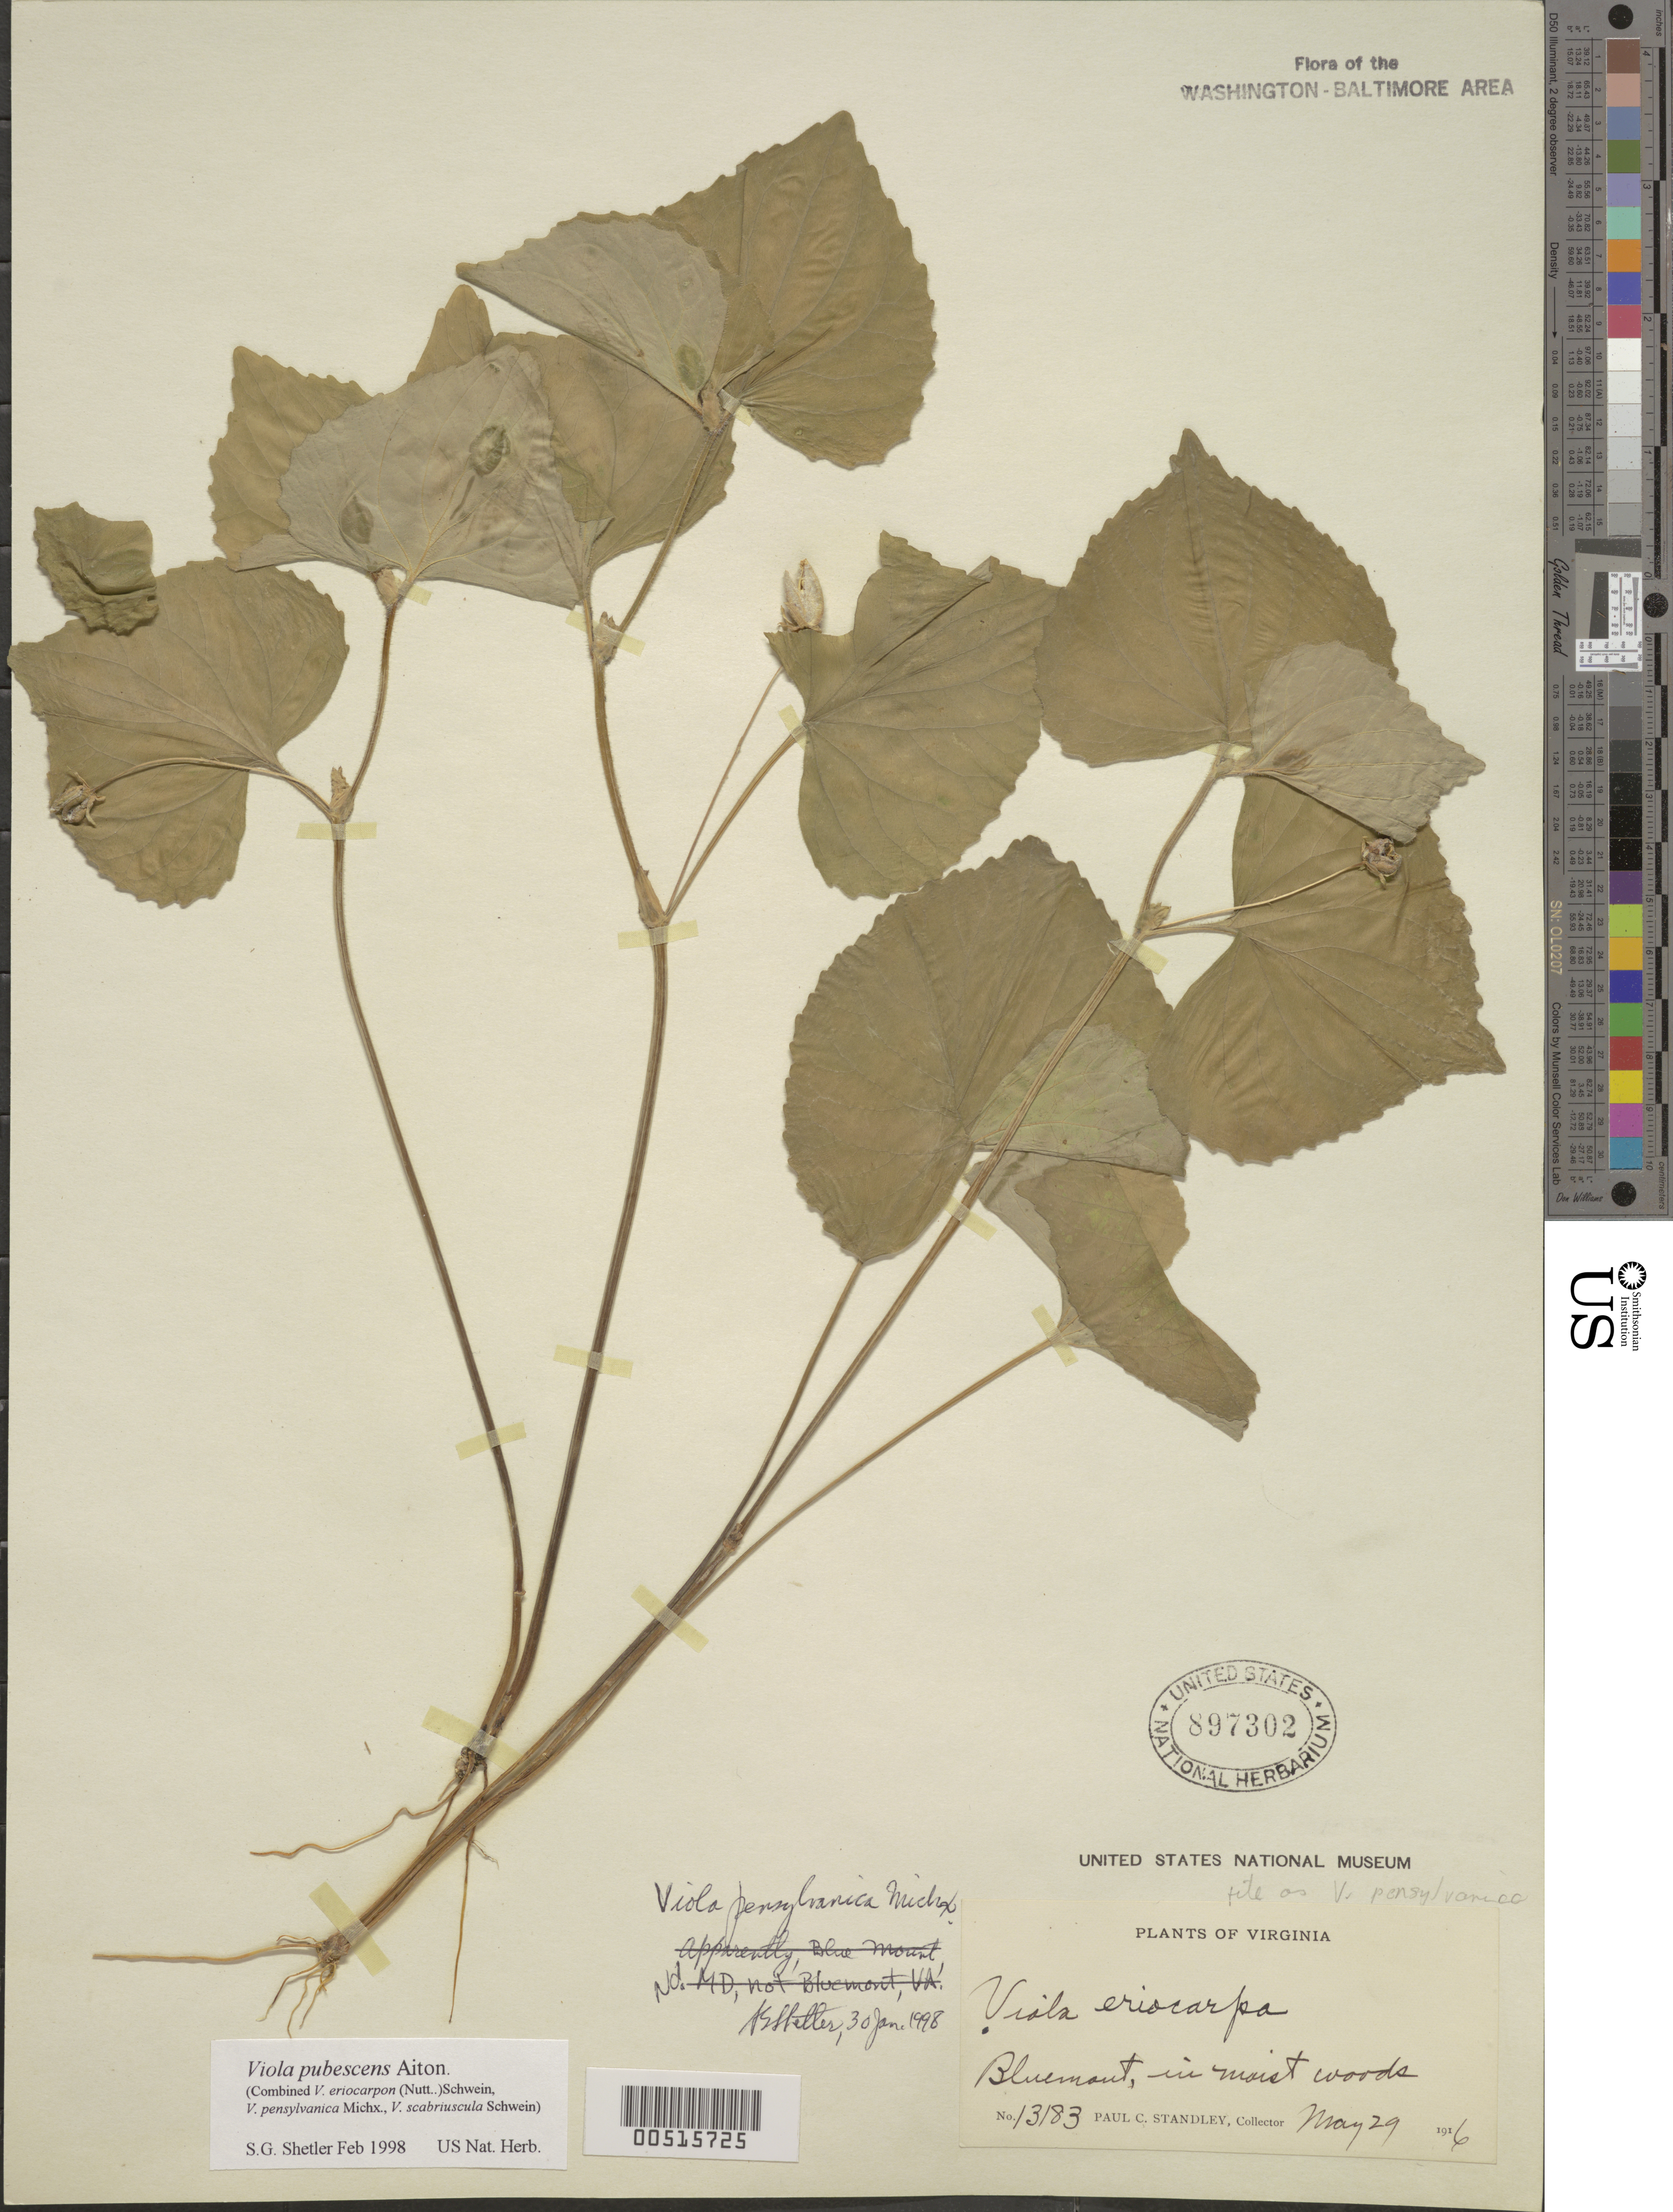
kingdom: Plantae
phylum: Tracheophyta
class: Magnoliopsida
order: Malpighiales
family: Violaceae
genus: Viola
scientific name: Viola pubescens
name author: Aiton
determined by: Shetler, Stanwyn G., (US), NMNH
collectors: P. C. Standley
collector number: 13183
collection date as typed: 29 May 1916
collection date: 1916-05-29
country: United States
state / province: Virginia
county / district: Loudoun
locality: Bluemont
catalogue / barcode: US 897302